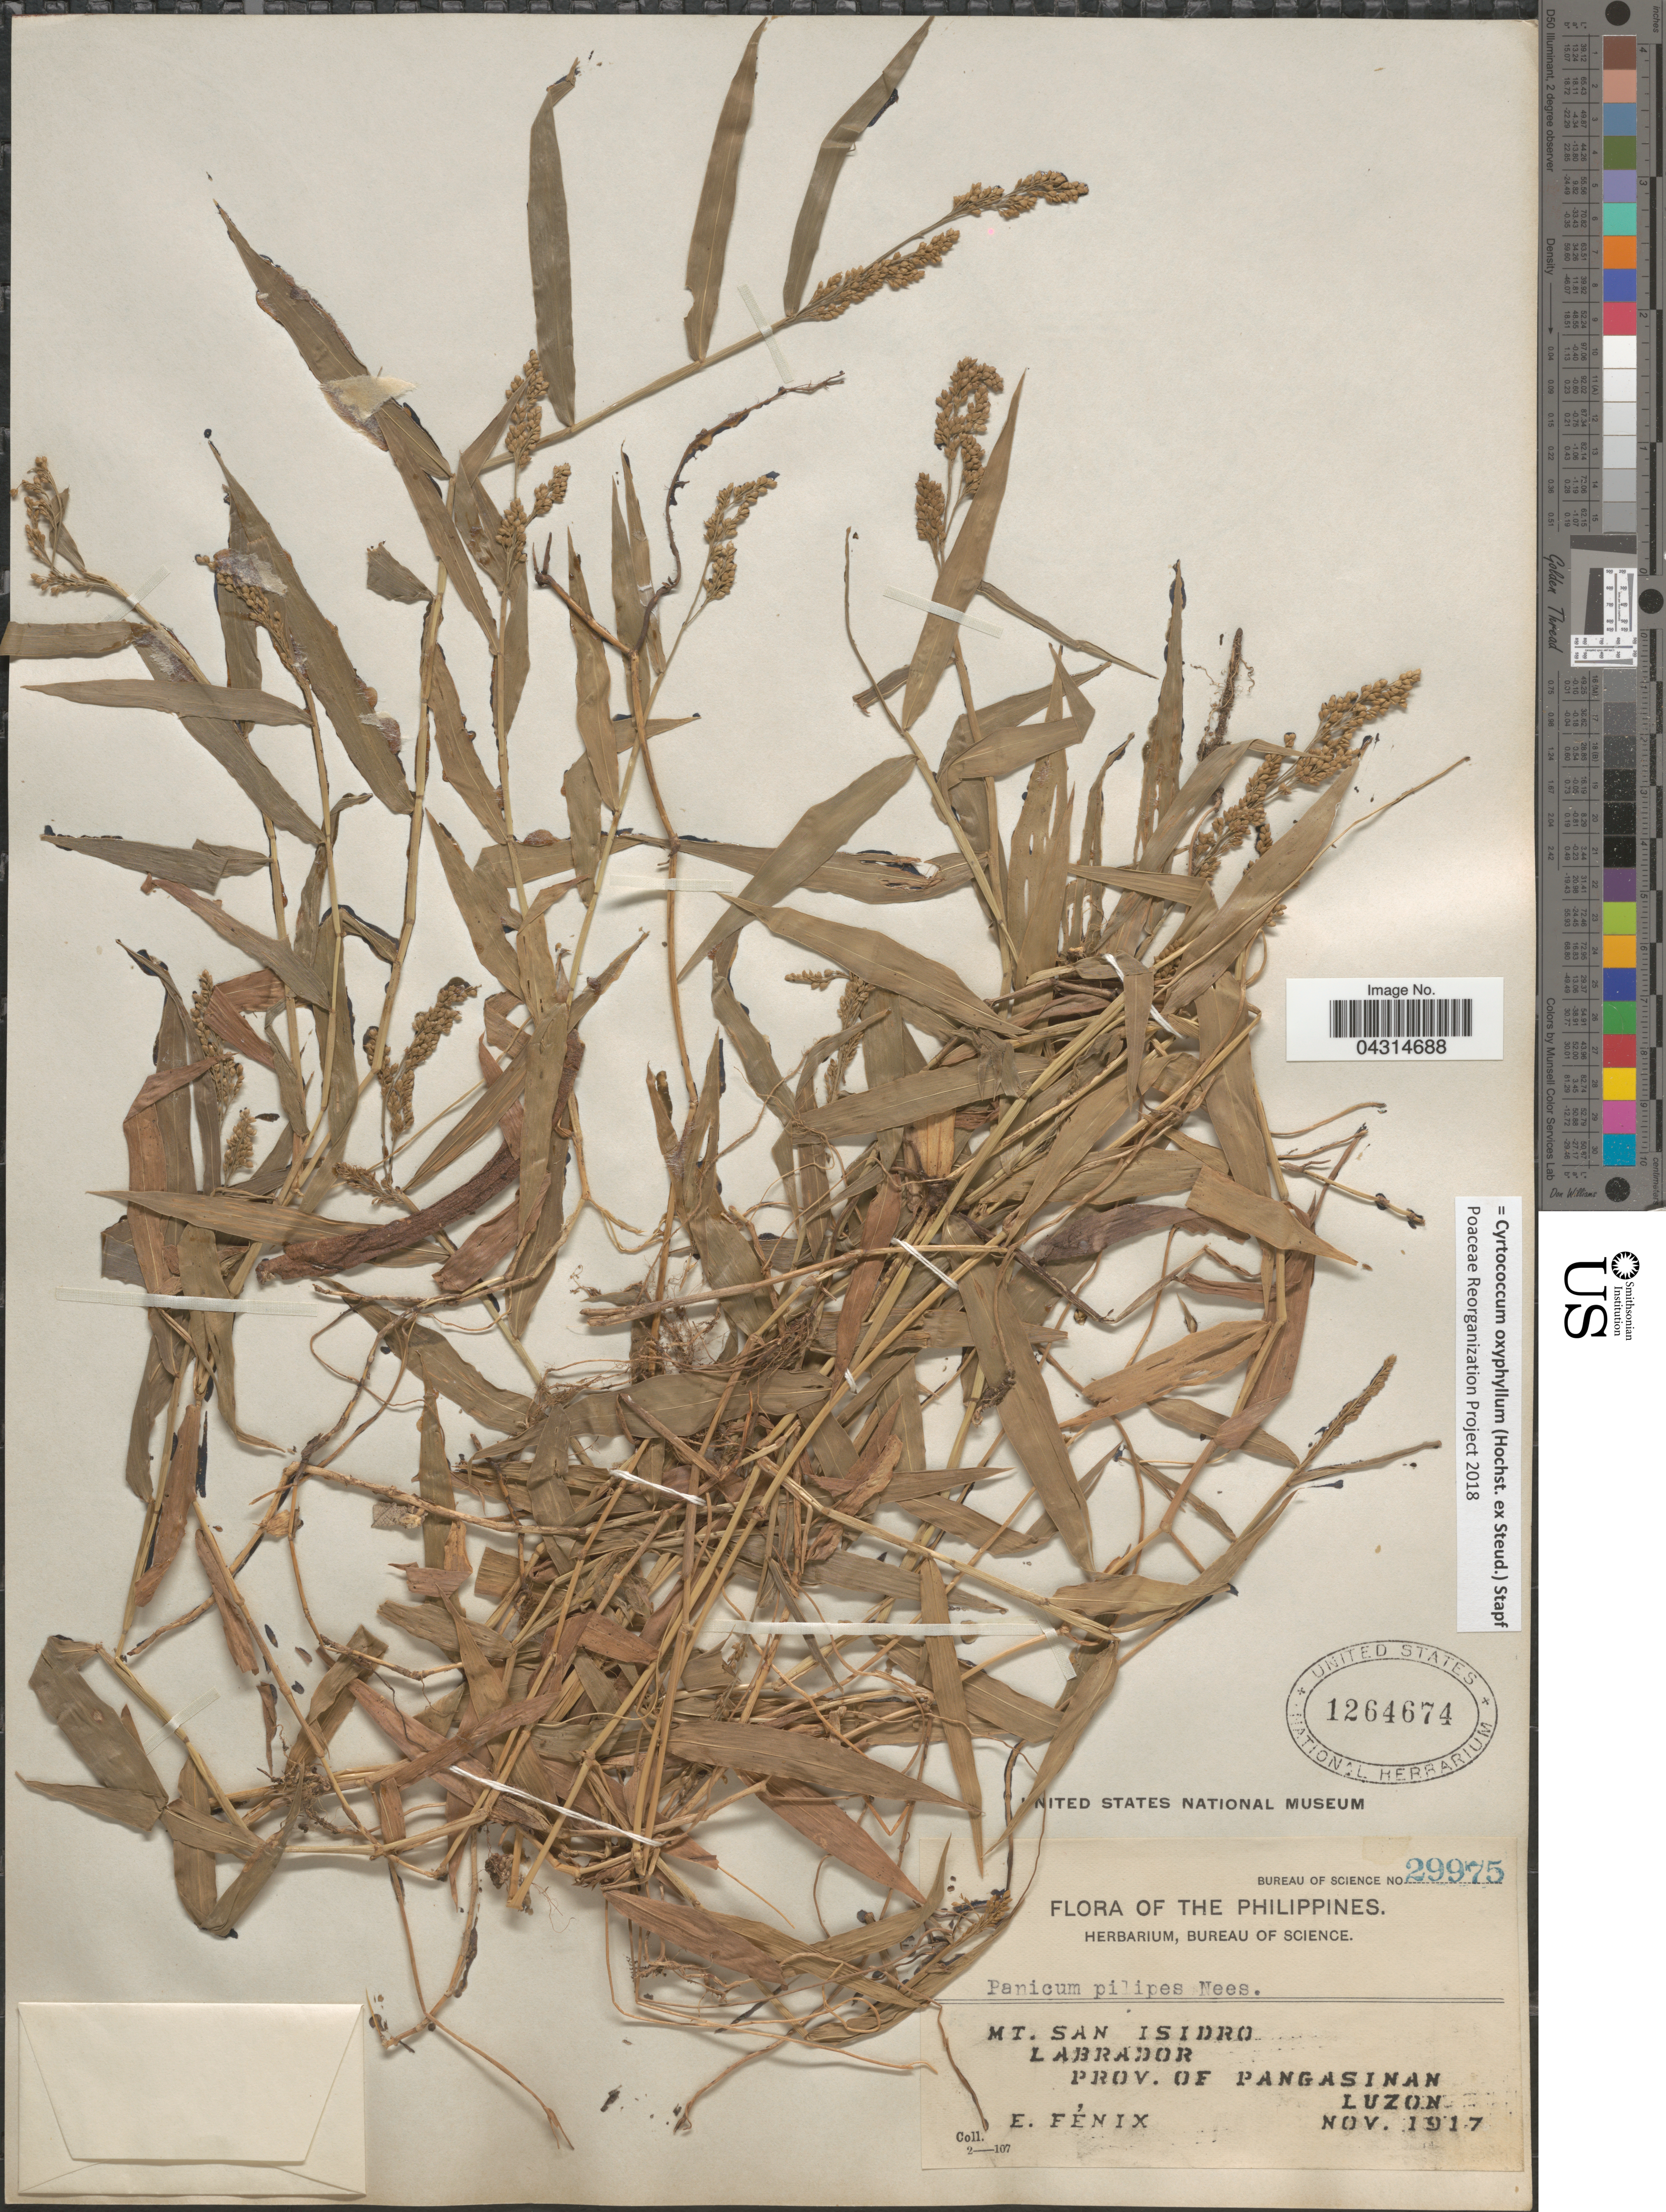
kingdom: Plantae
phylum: Tracheophyta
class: Liliopsida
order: Poales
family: Poaceae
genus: Cyrtococcum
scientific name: Cyrtococcum oxyphyllum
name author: (Steud.) Stapf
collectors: E. Fénix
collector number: Bureau of Science 29975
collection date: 1917-11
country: Philippines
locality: Mt. San Isidro. Labrador. Prov. of Pangasinan, Luzon.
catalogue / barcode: US 1264674